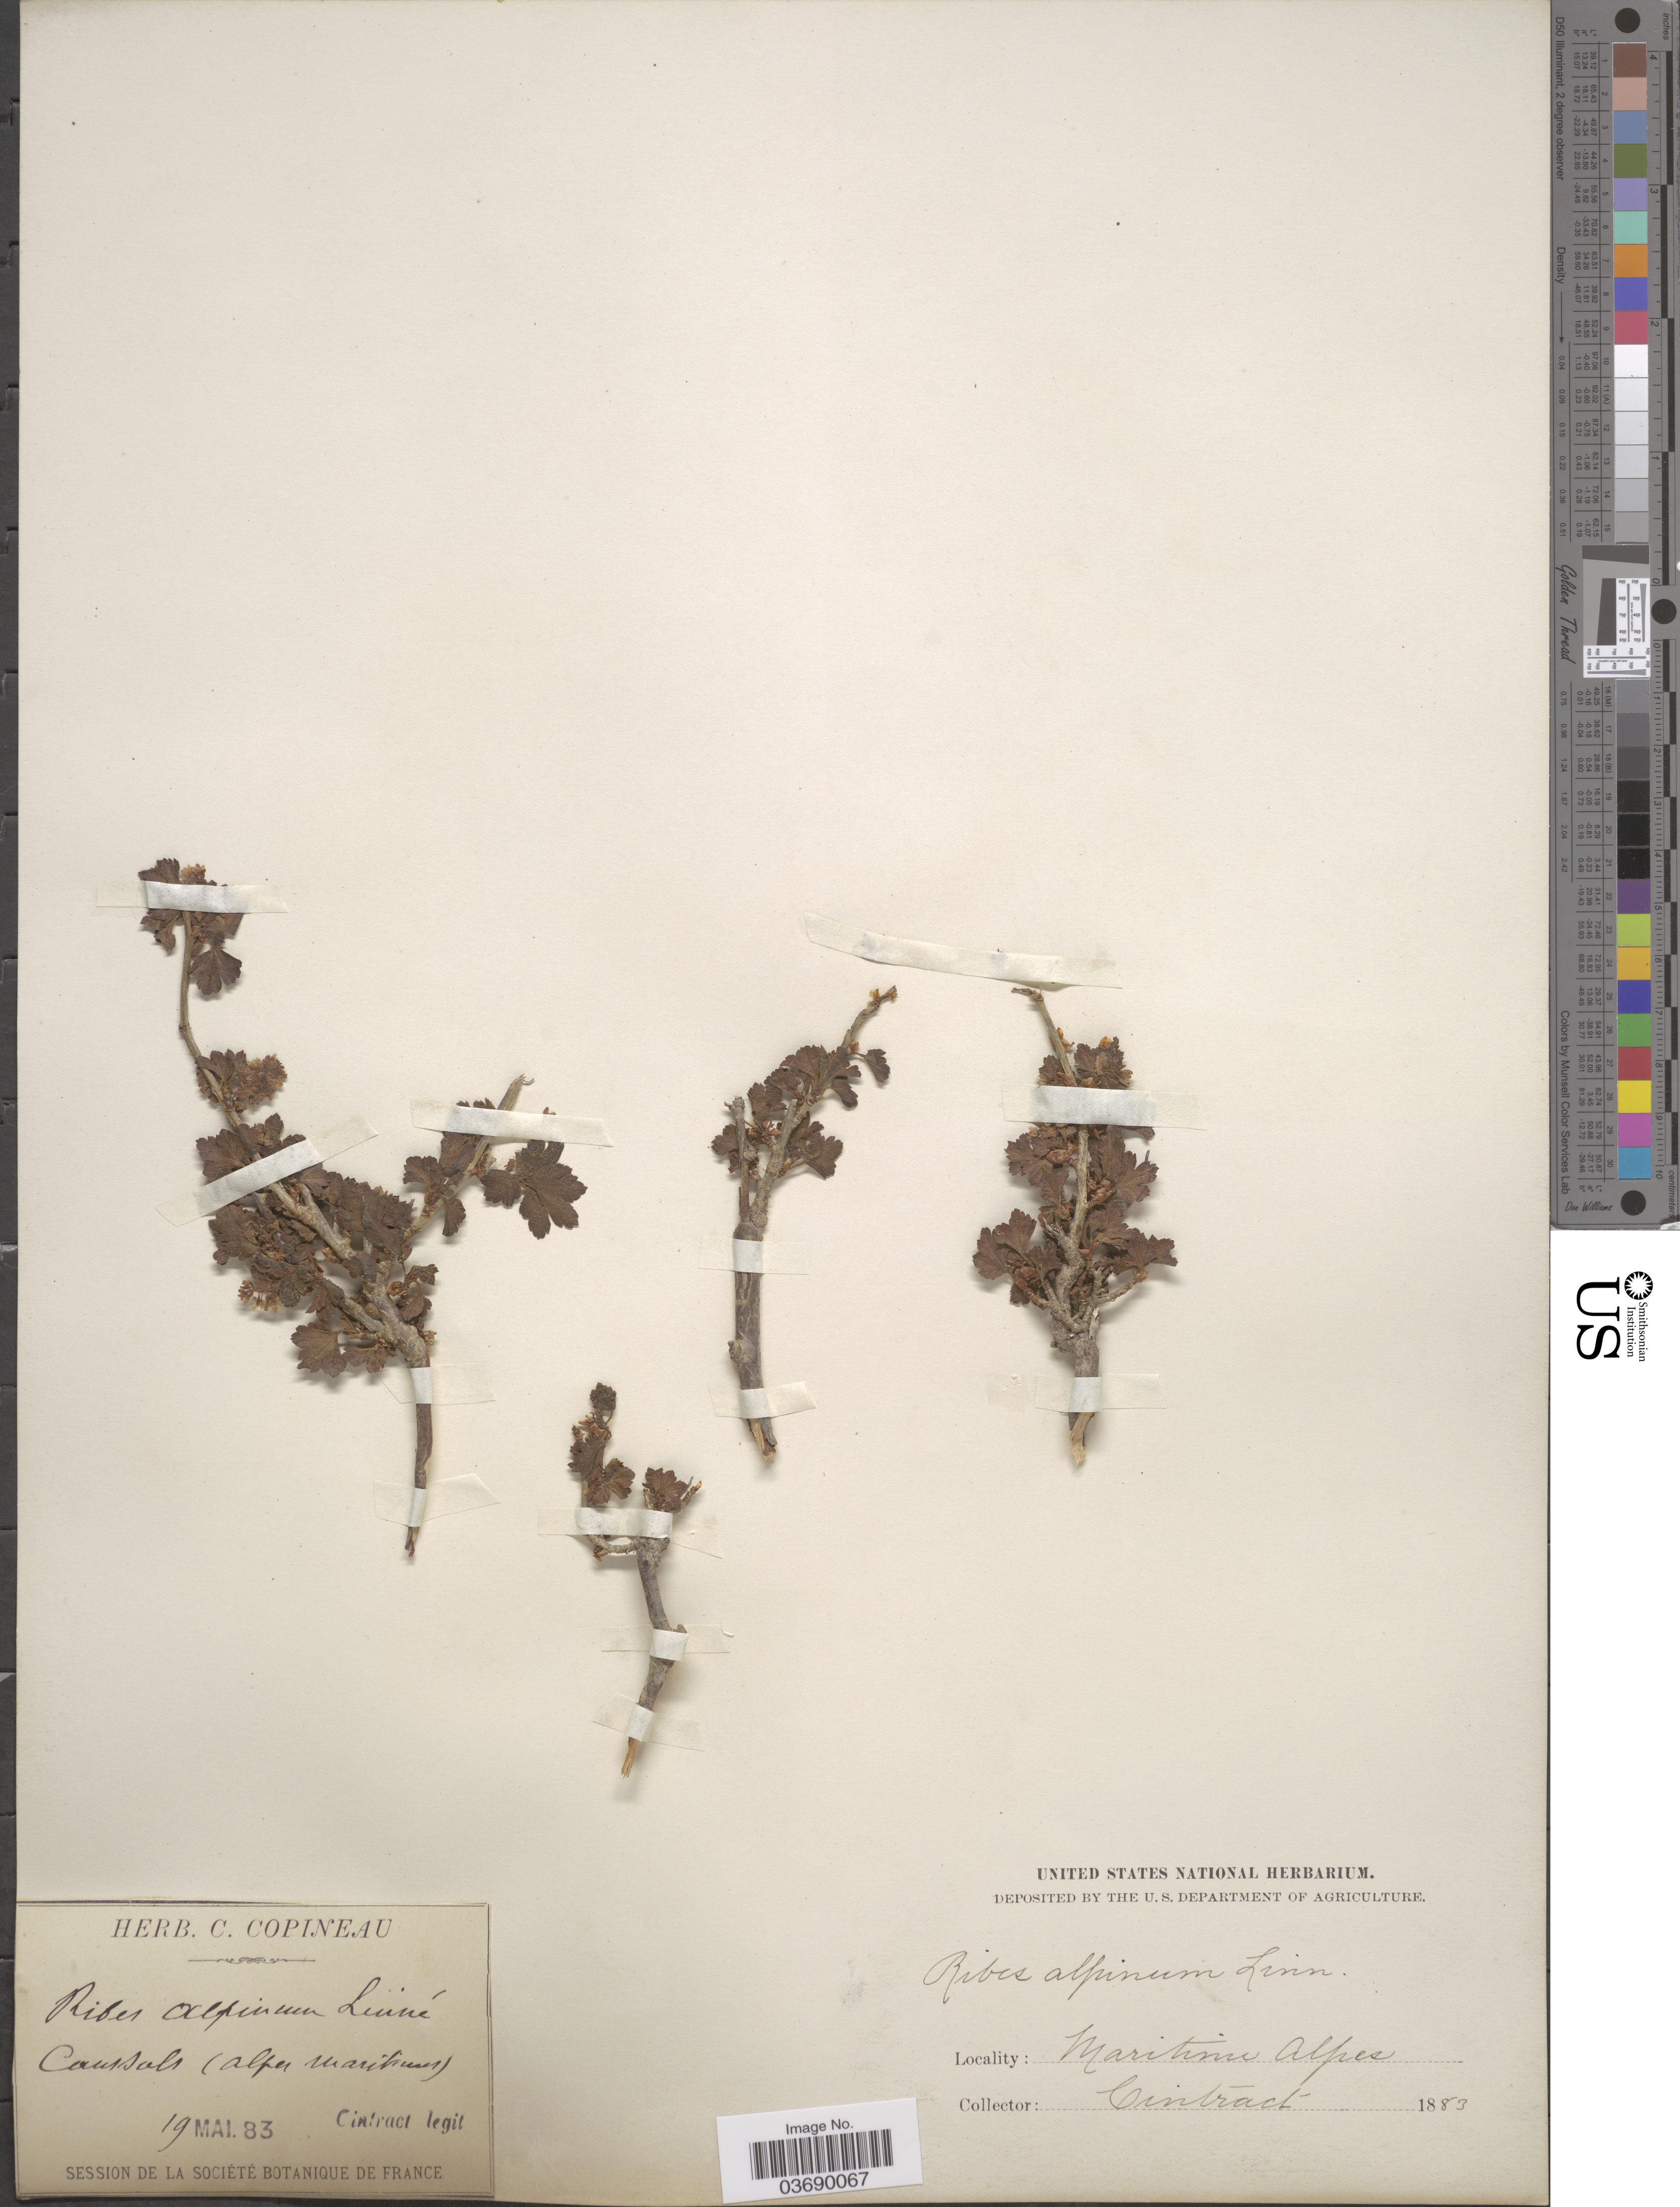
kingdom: Plantae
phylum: Tracheophyta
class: Magnoliopsida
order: Saxifragales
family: Grossulariaceae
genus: Ribes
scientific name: Ribes alpinum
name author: L.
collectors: Cintract, --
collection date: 1883-05-19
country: France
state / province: Provence-Alpes-Côte d'Azur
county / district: Alpes-Maritimes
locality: Maritime Alpes. Caussols (alpes maritimes).